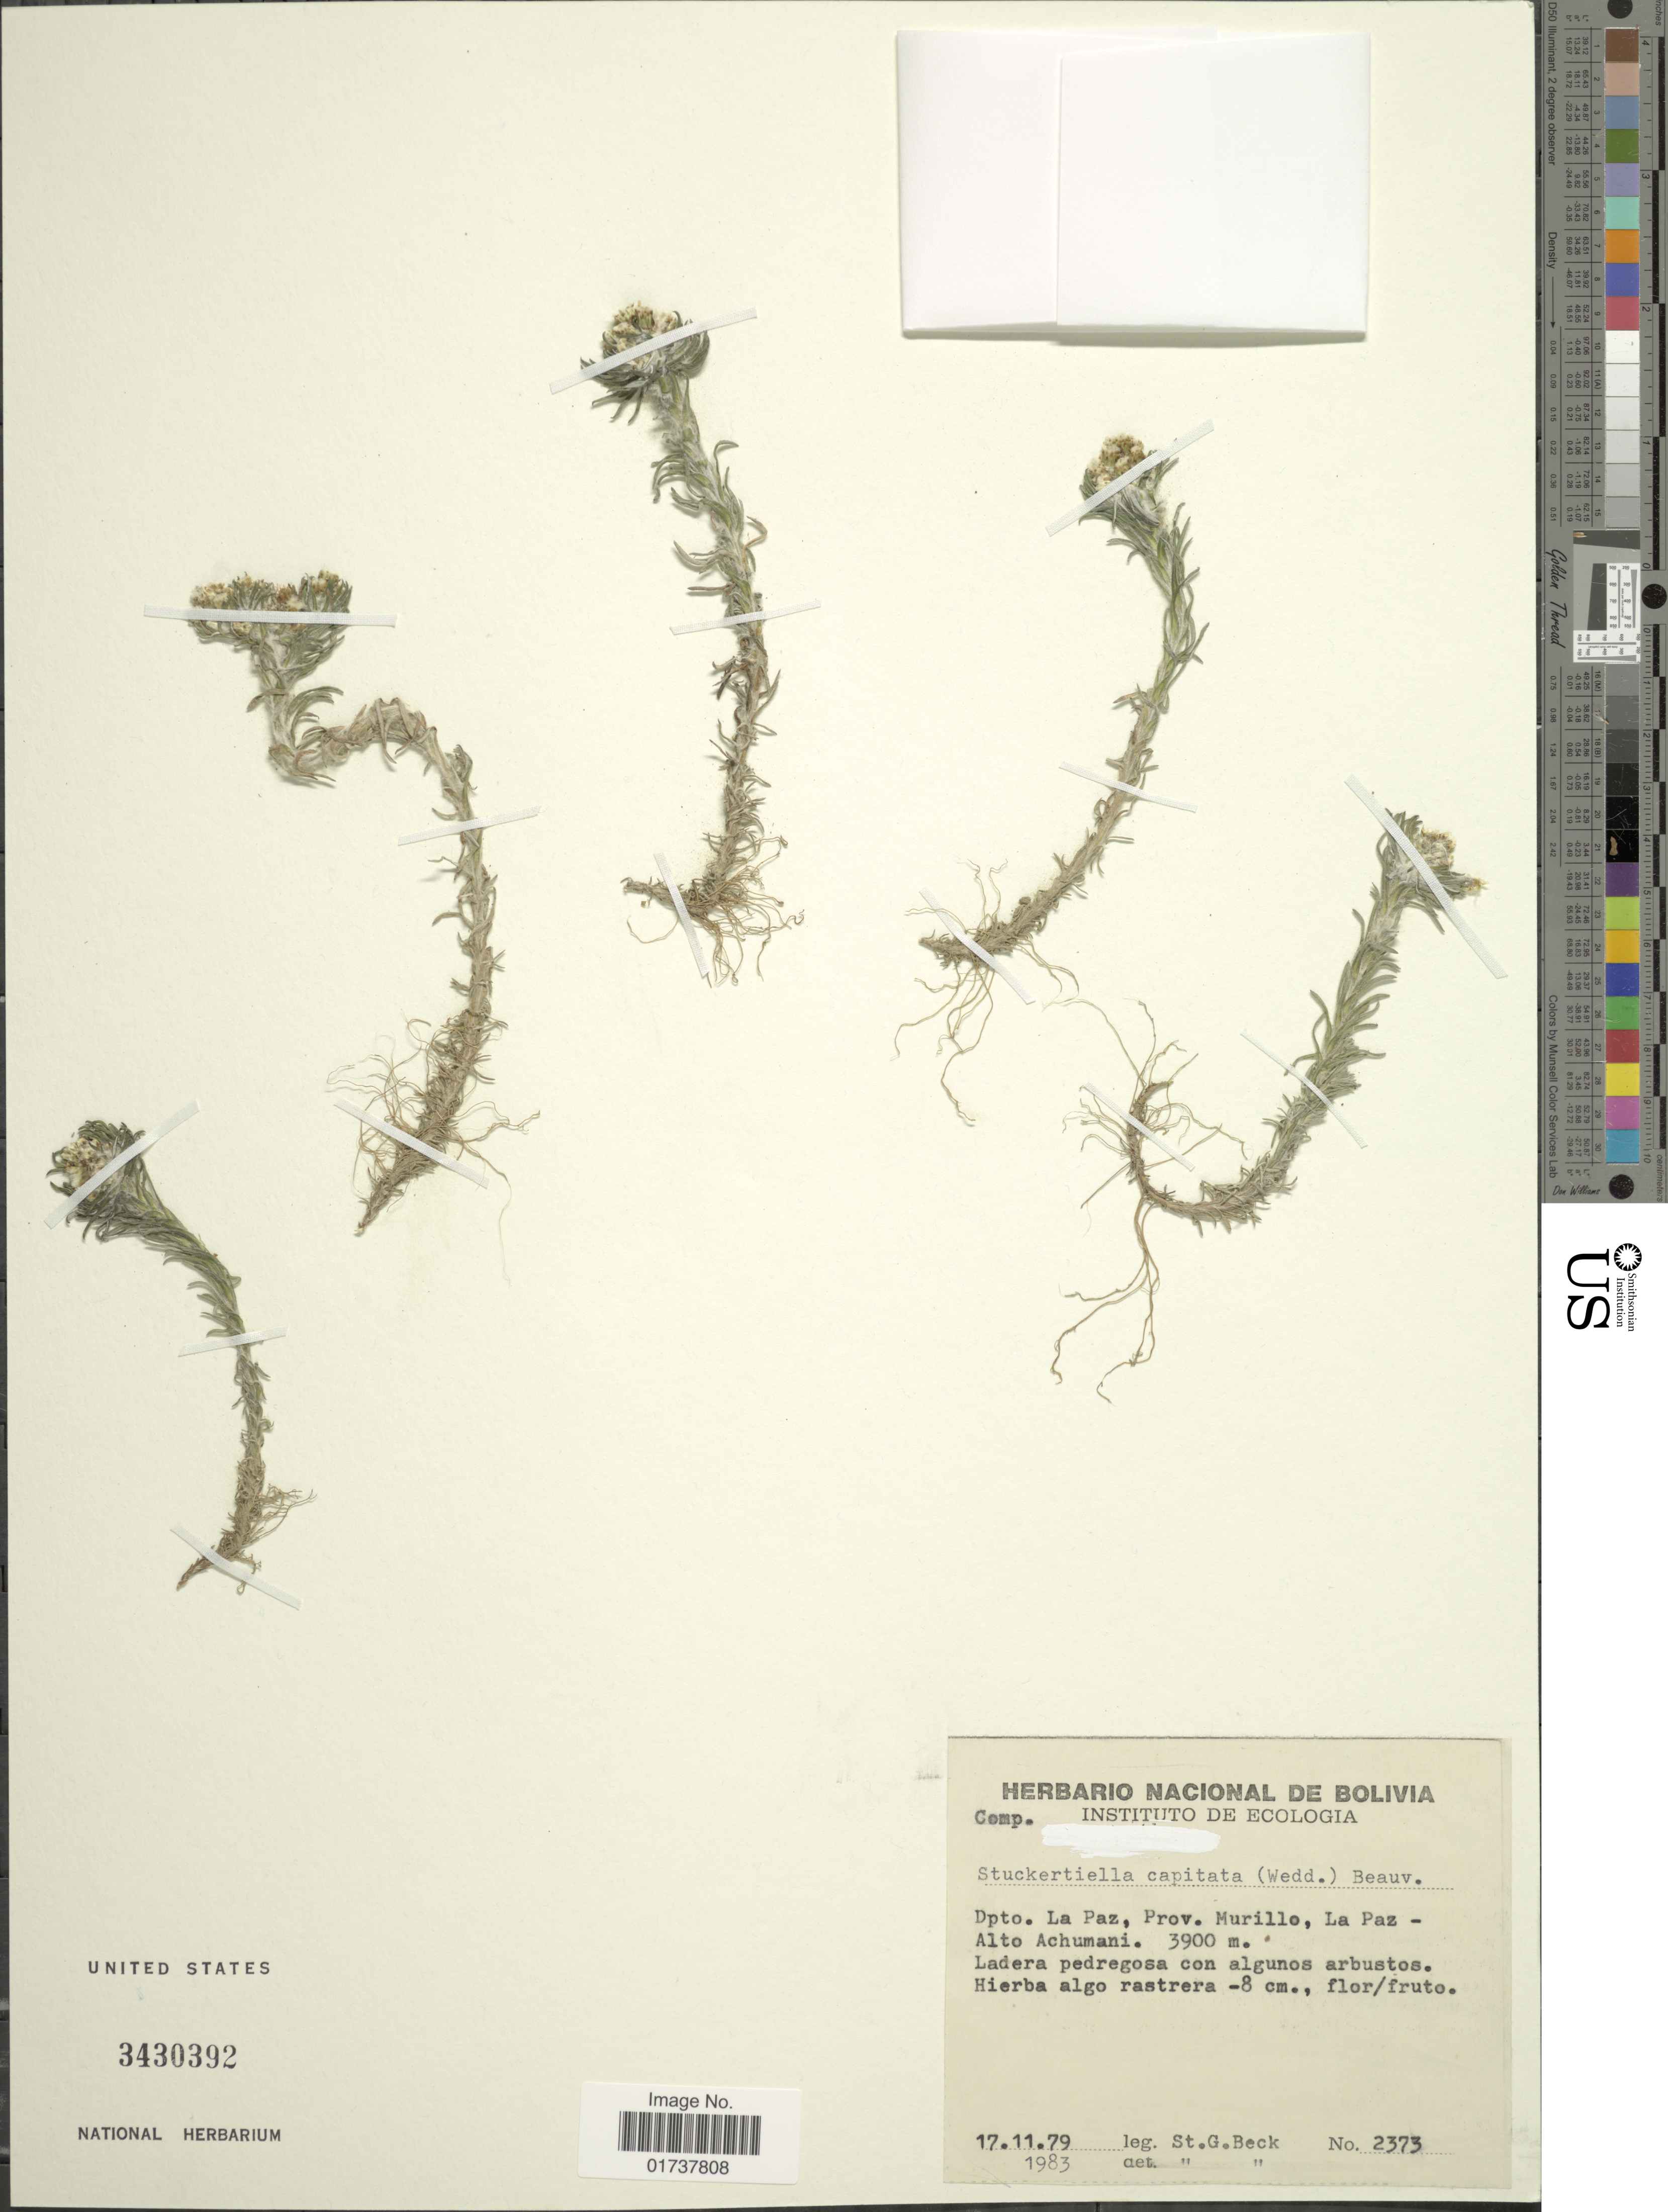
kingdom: Plantae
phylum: Tracheophyta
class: Magnoliopsida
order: Asterales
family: Asteraceae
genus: Stuckertiella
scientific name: Stuckertiella capitata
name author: (Wedd.) P. Beauv.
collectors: S. G. Beck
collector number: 2373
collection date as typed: Transcribed d/m/y: 17/11/79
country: Bolivia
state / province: La Paz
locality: Dpto. La Paz, Prov. Murillo, Alto Achumani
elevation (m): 3900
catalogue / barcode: US 3430392